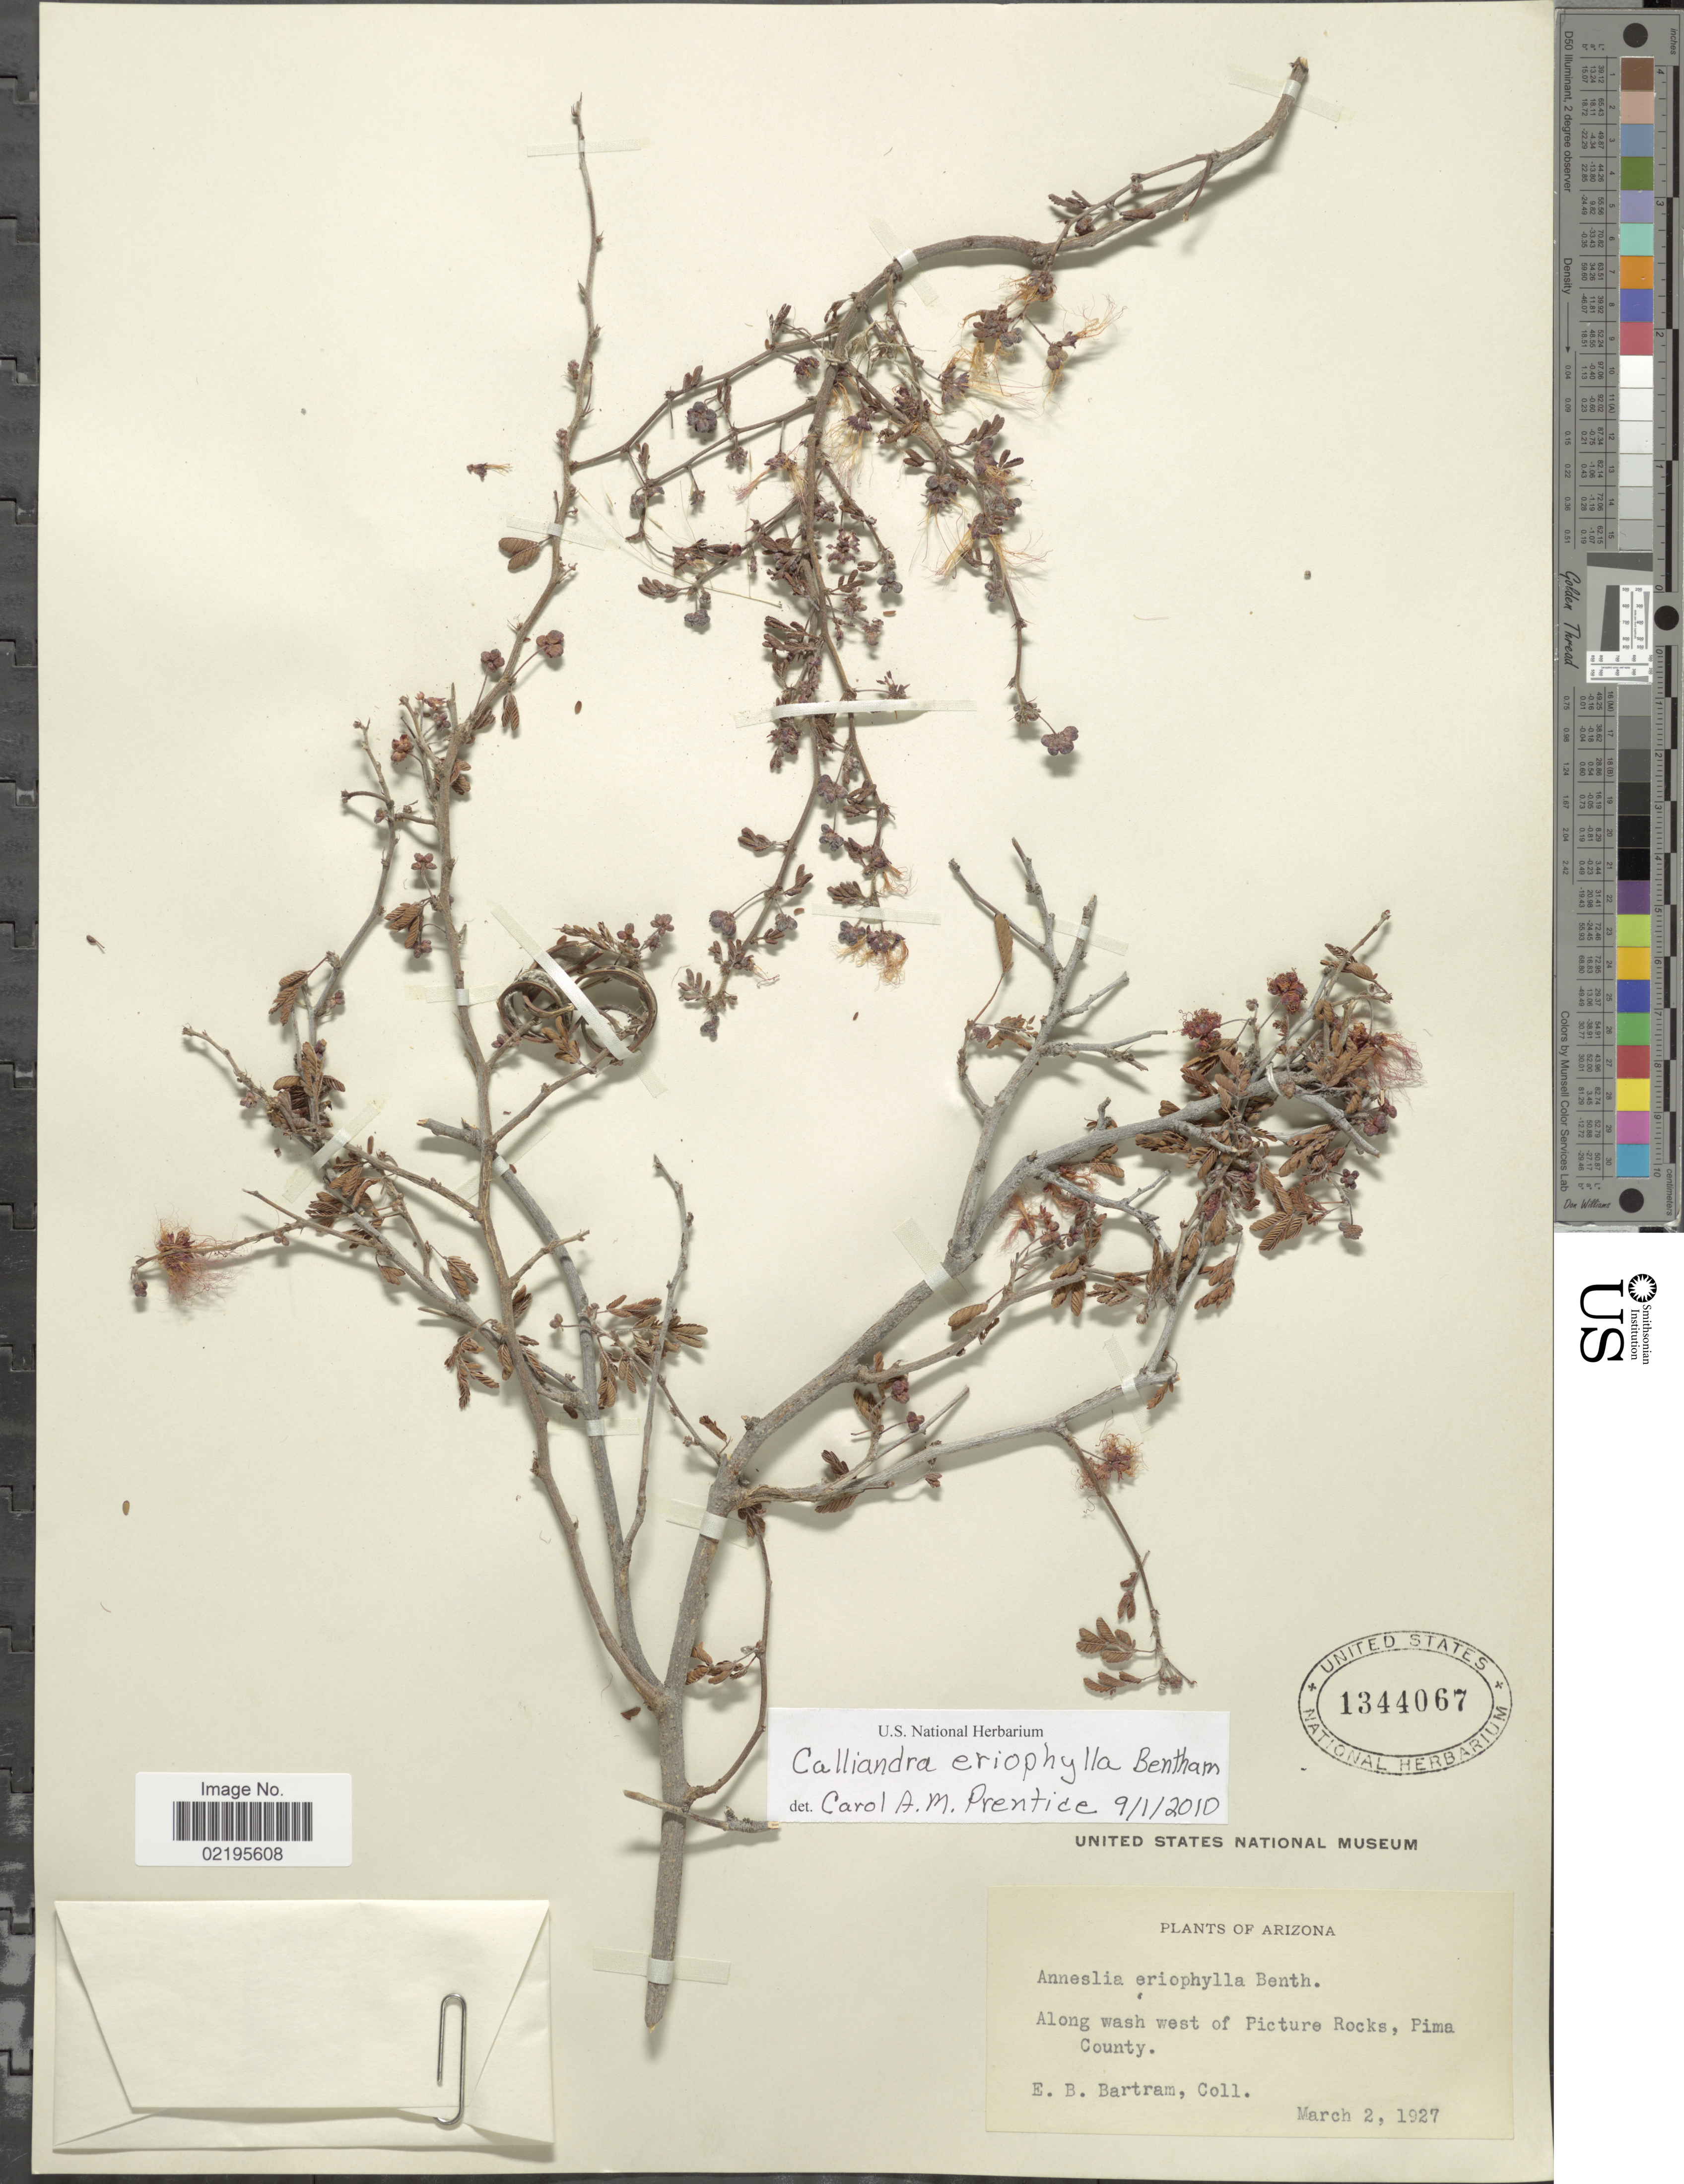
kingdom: Plantae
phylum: Tracheophyta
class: Magnoliopsida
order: Fabales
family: Fabaceae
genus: Calliandra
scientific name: Calliandra eriophylla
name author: Benth.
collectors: E. B. Bartram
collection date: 1927-03-02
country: United States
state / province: Arizona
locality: Along wash west of Picture Rocks, Pima County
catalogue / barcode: US 1344067